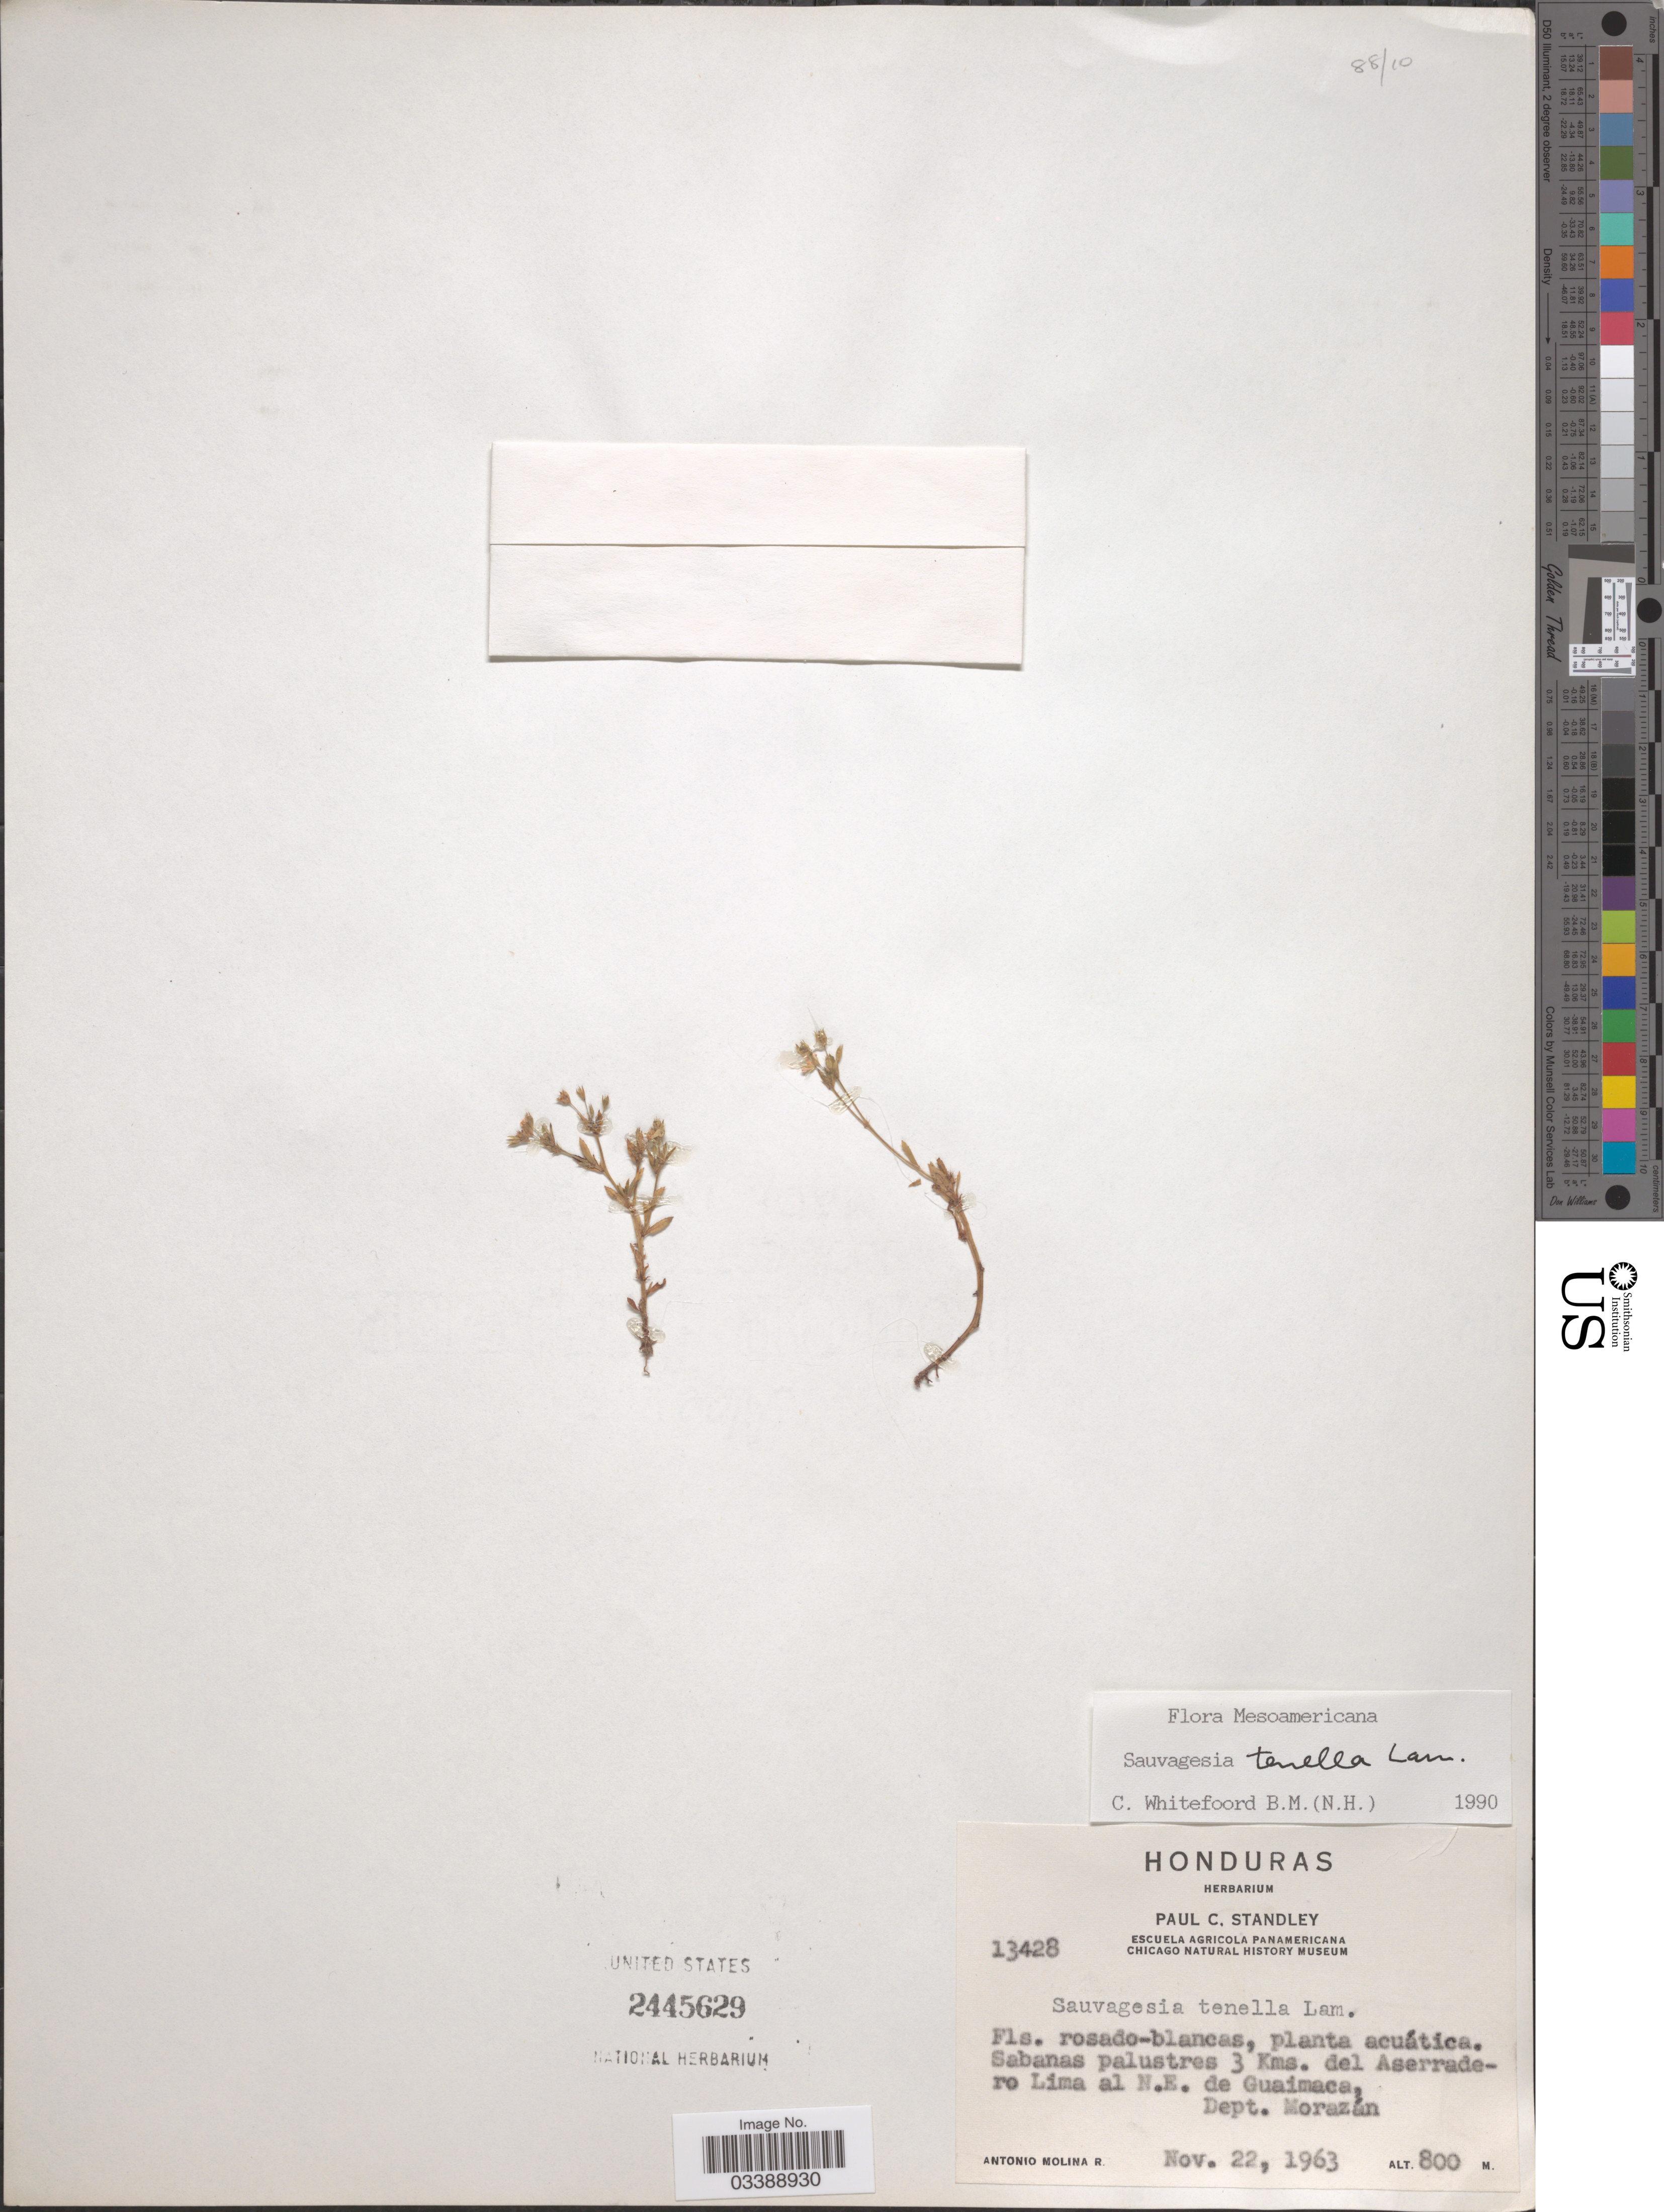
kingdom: Plantae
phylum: Tracheophyta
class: Magnoliopsida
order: Malpighiales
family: Ochnaceae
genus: Sauvagesia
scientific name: Sauvagesia tenella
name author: Lam.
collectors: A. Molina R.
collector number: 13428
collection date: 1963-11-22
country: Honduras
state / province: Fco. Morazán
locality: Sabanas palustres 3 Kms. del Aserradero Lima al N.E. de Guaimaca, Dept. Morazán.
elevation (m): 800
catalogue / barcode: US 2445629